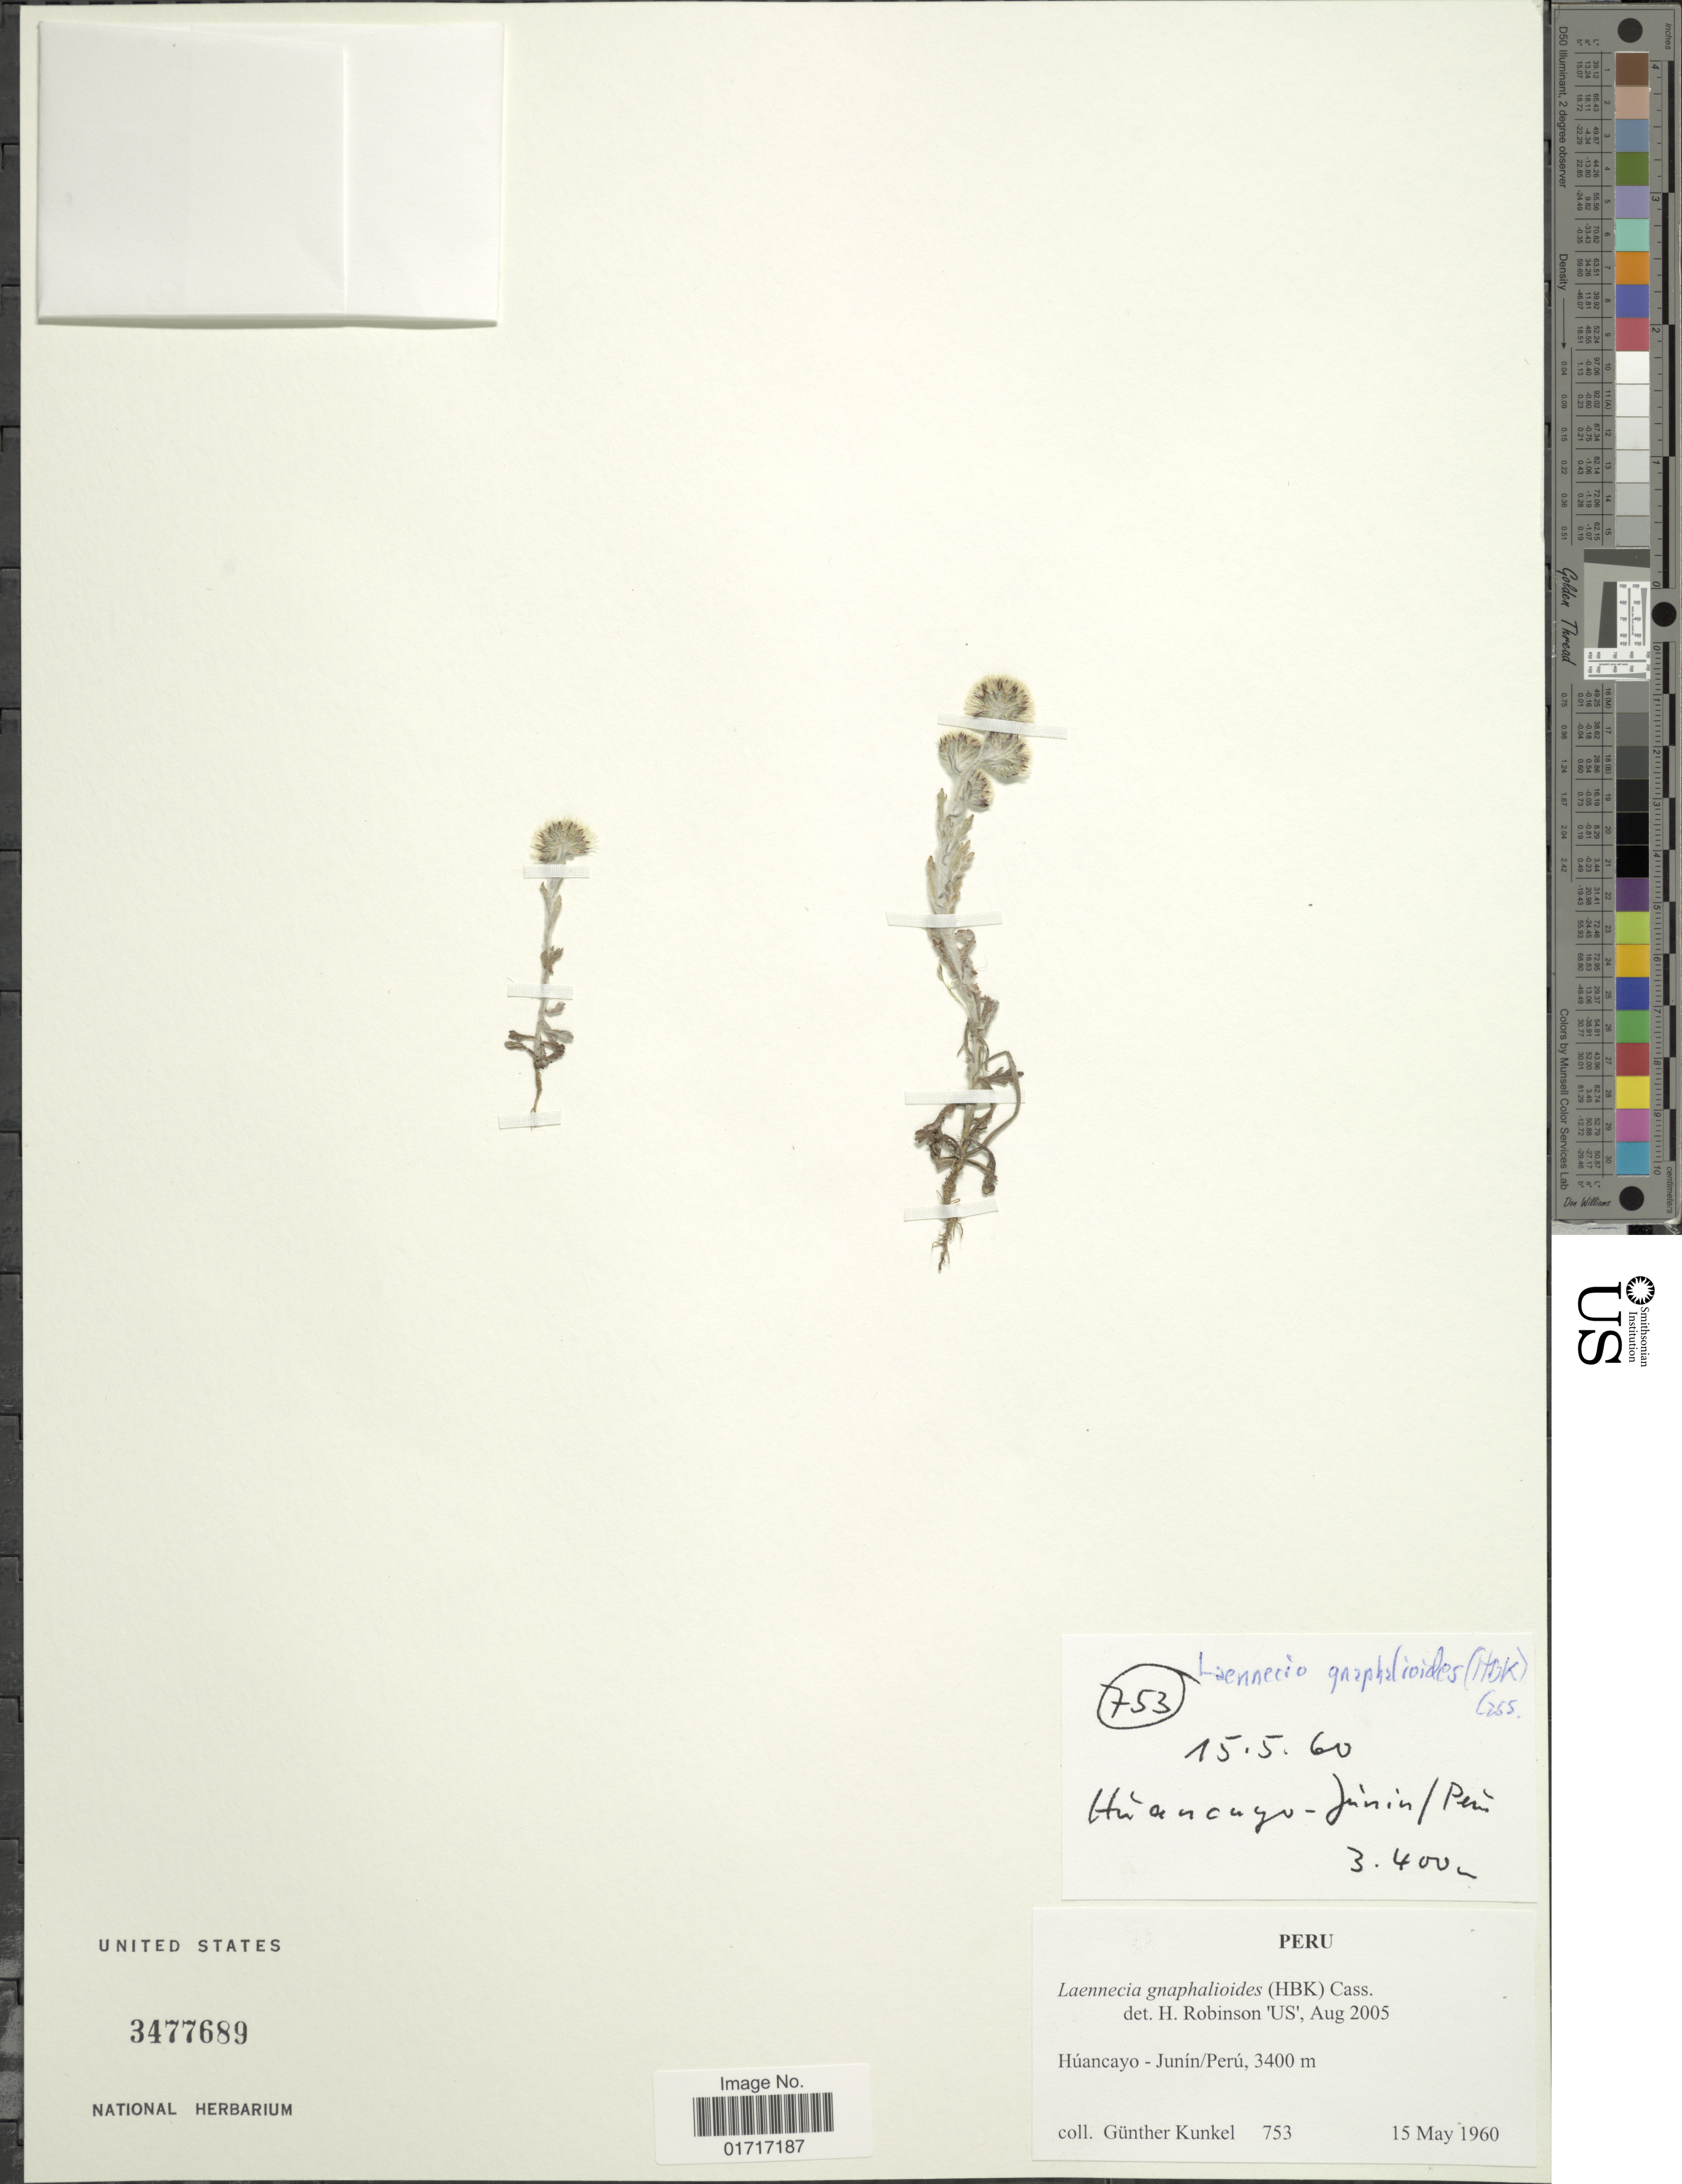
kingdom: Plantae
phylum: Tracheophyta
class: Magnoliopsida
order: Asterales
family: Asteraceae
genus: Conyza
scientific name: Conyza gnaphalioides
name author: Kunth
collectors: G. Kunkel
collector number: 753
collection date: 1960-05-15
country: Peru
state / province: Junín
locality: Huancayo 0 Junin/Peru.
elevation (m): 3400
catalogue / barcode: US 3477689